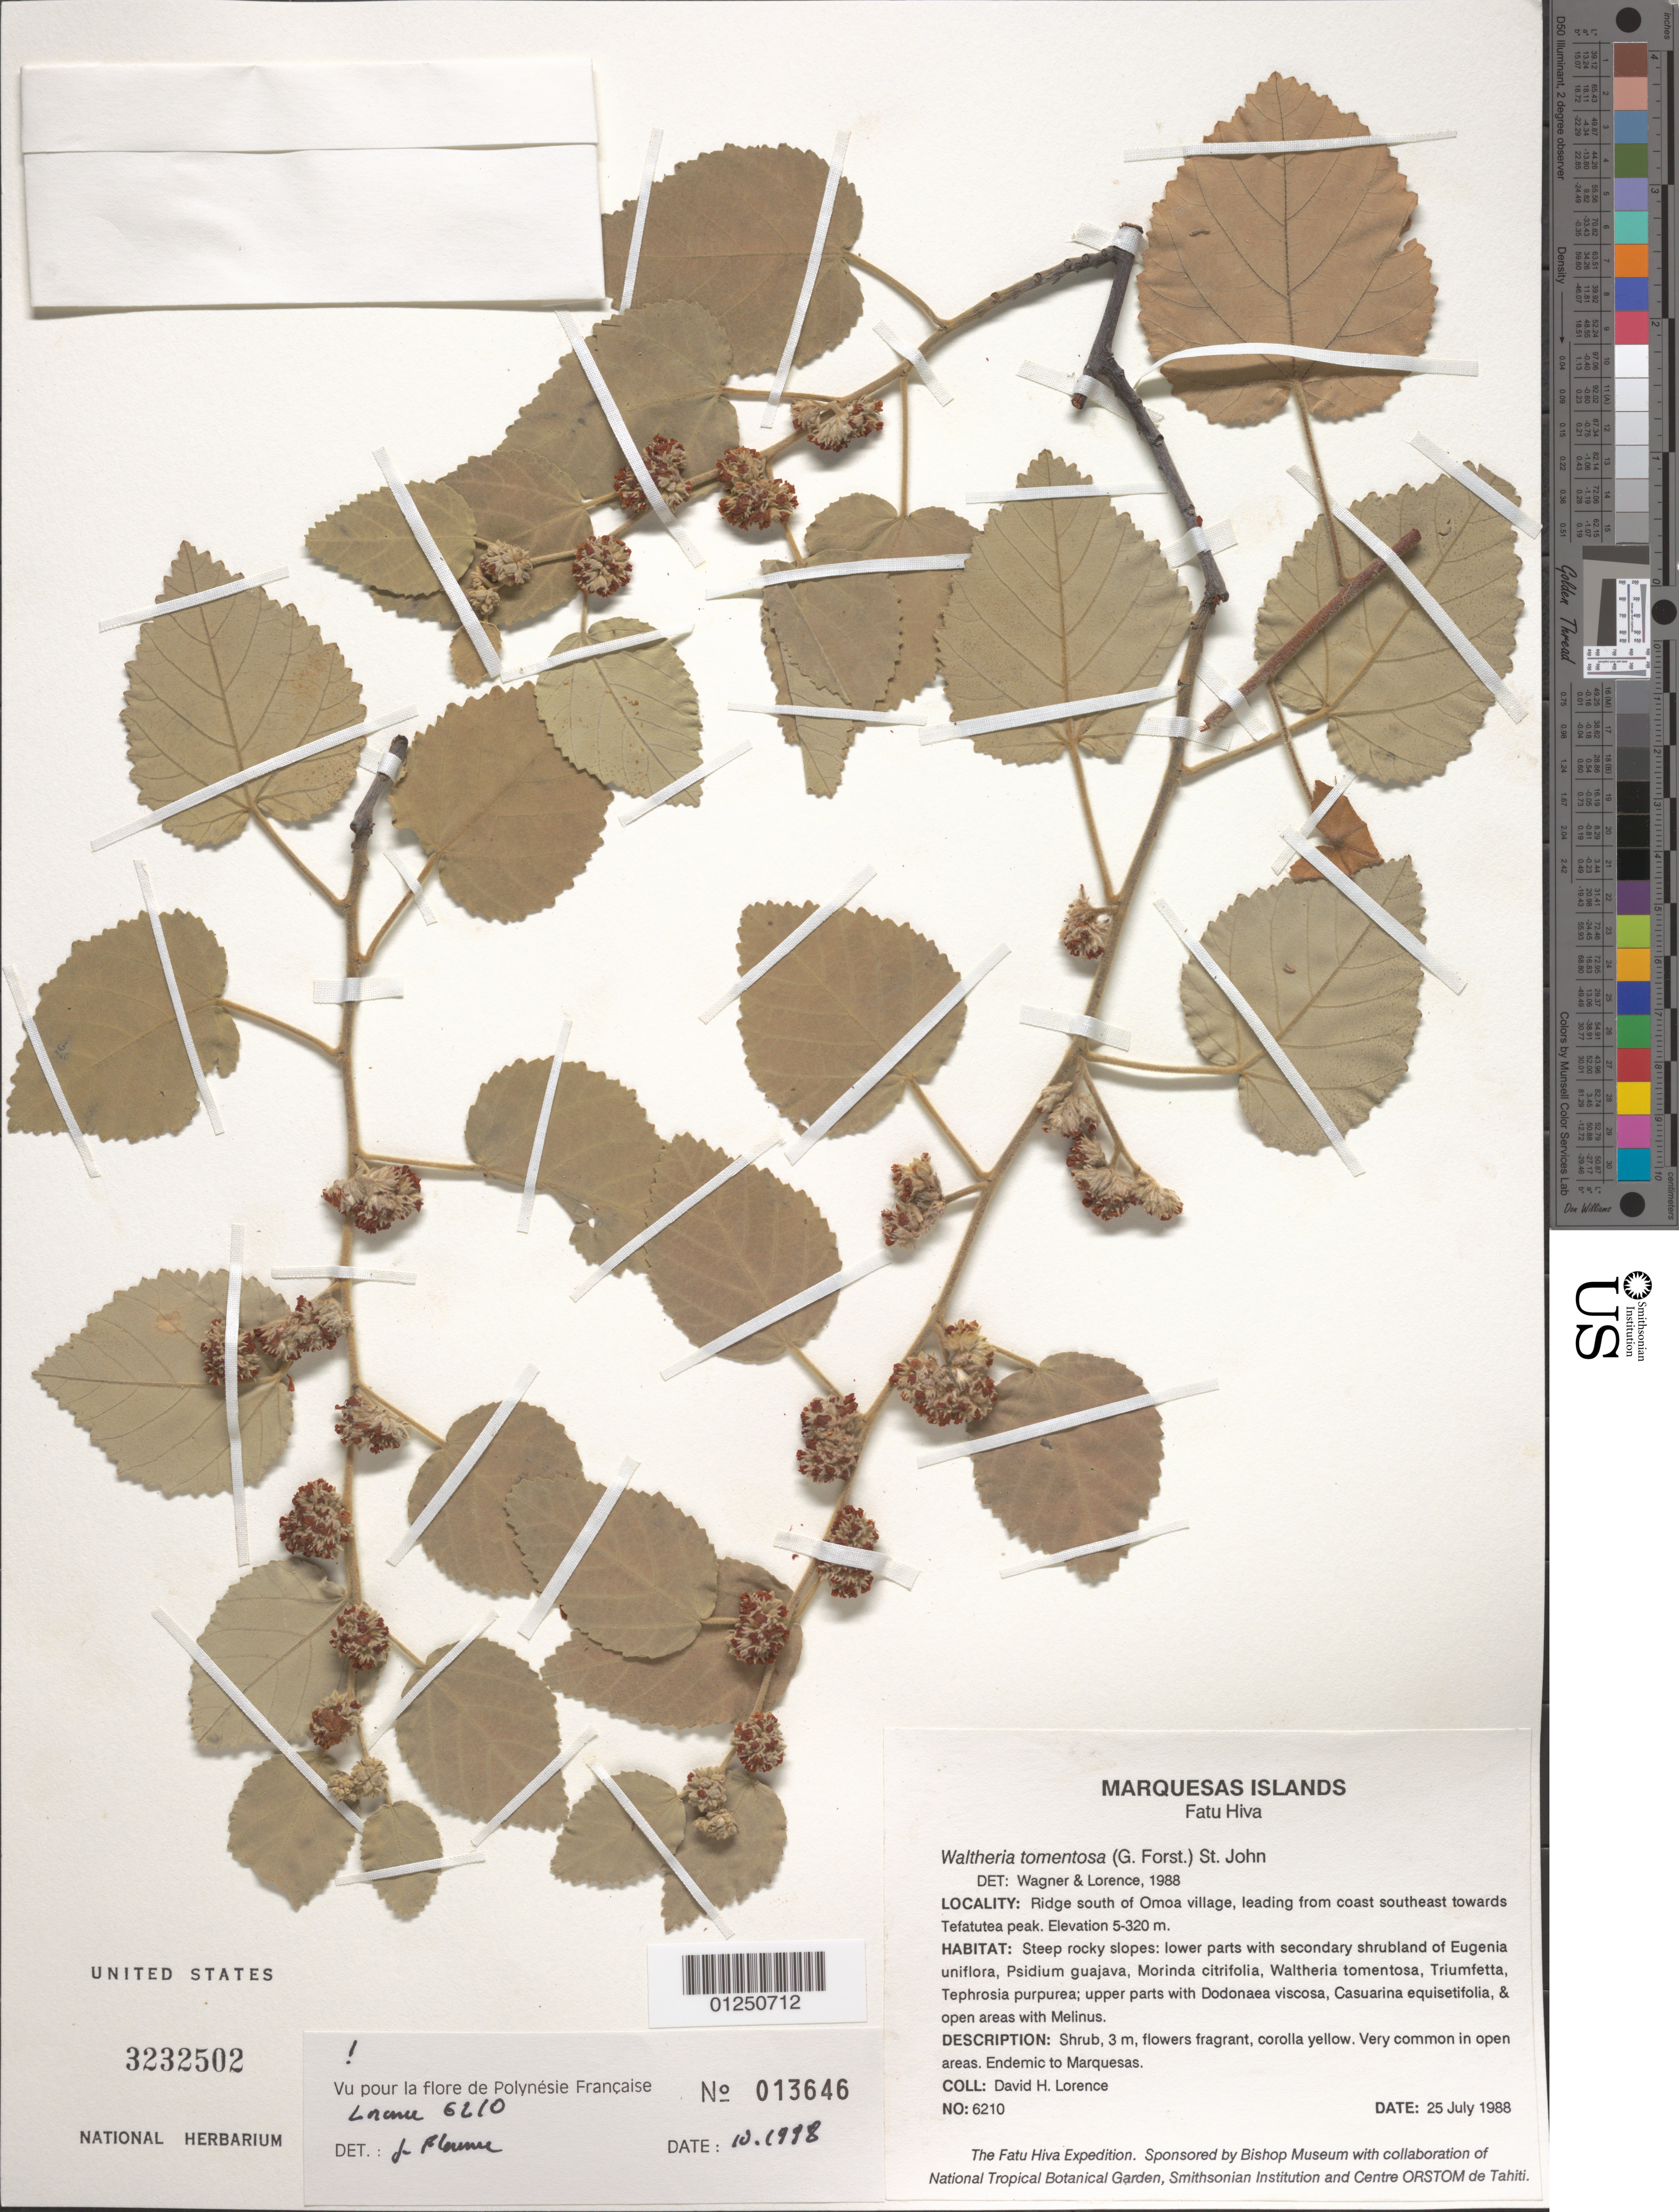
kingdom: Plantae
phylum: Tracheophyta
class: Magnoliopsida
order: Malvales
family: Malvaceae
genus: Waltheria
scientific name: Waltheria tomentosa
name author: (J.R. Forst. & G. Forst.) H. St. John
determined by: Wagner, W. L.; Lorence, David H.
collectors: D. Lorence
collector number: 6210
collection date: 1988-07-25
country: French Polynesia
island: Fatu Hiva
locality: ridge S of 'Omo'a village, leading from coast SE towards Tefatutea peak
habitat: Steep rocky slopes: lower parts with secondary shrubland of Eugenia uniflora, Psidium guajava, Morinda citrifolia, Waltheria tomentosa, Triumfetta, Tephrosia purpurea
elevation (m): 5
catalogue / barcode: US 3232502